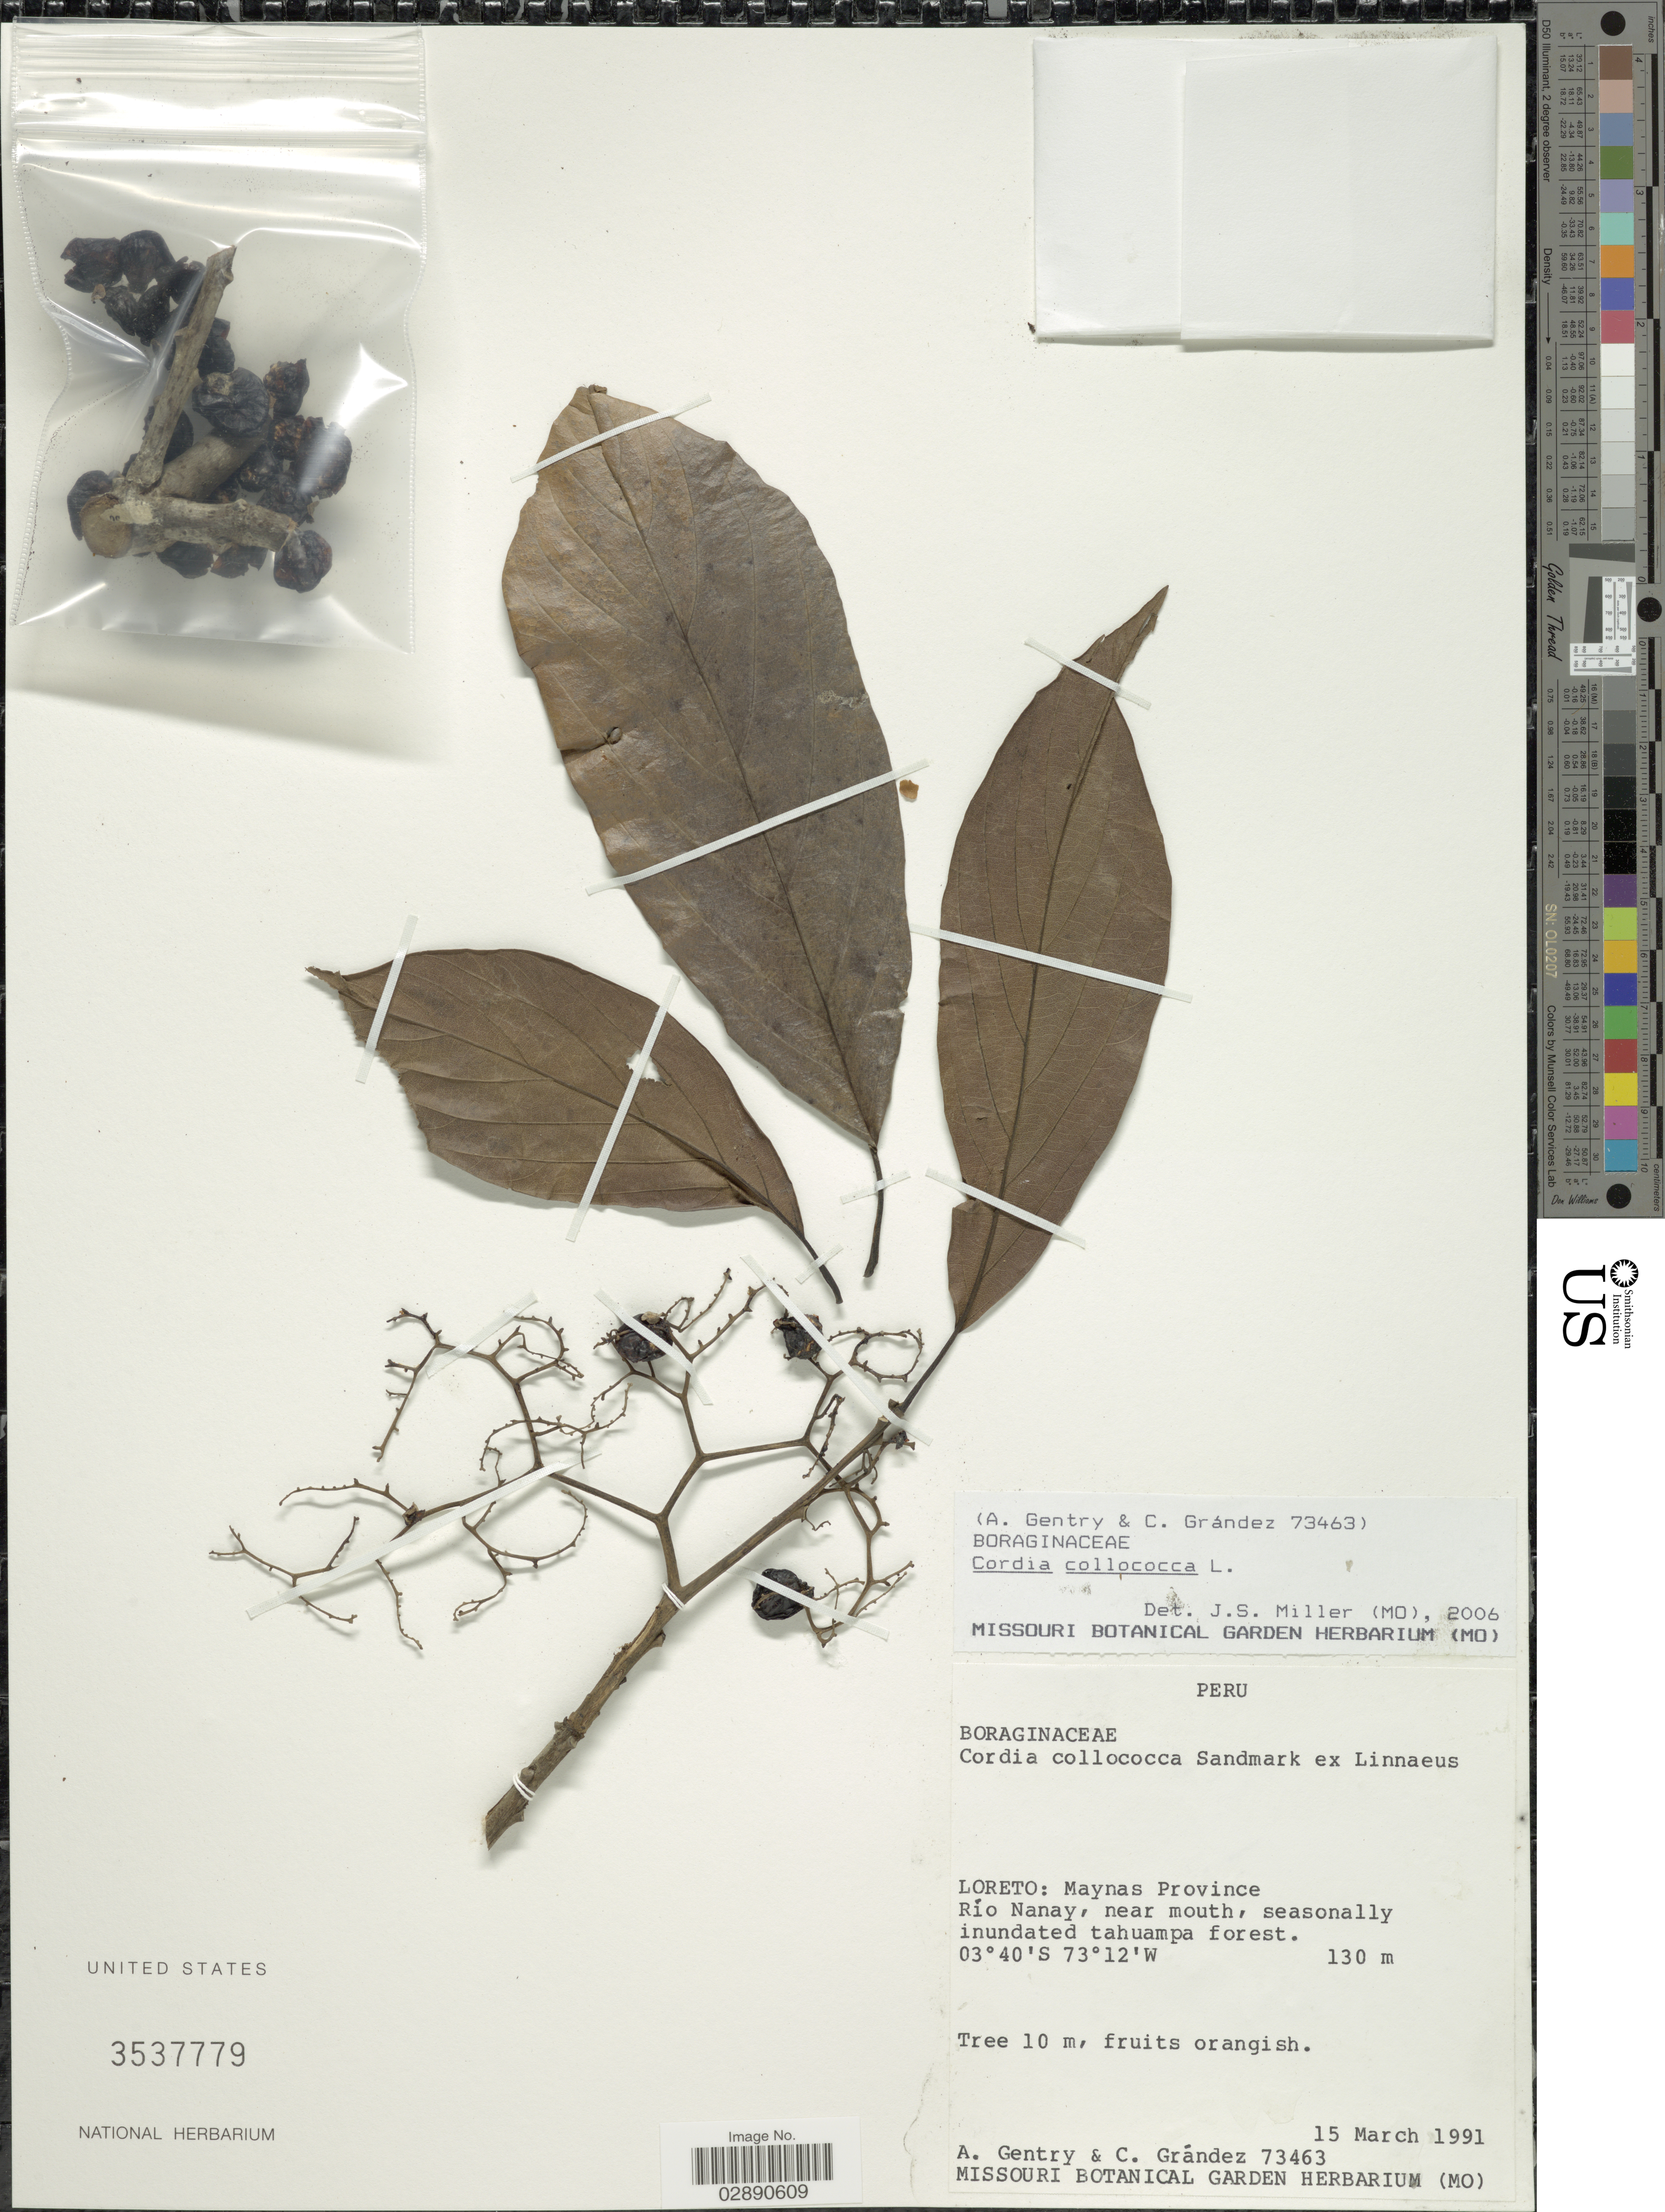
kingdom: Plantae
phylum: Tracheophyta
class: Magnoliopsida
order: Boraginales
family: Cordiaceae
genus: Cordia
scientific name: Cordia collococca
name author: L.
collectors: A. H. Gentry & C. Grández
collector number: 73463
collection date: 1991-03-15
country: Peru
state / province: Loreto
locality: Maynas Province. Río Nanay, near mouth, seasonally inundated tahuampa forest.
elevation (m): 130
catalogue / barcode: US 3537779